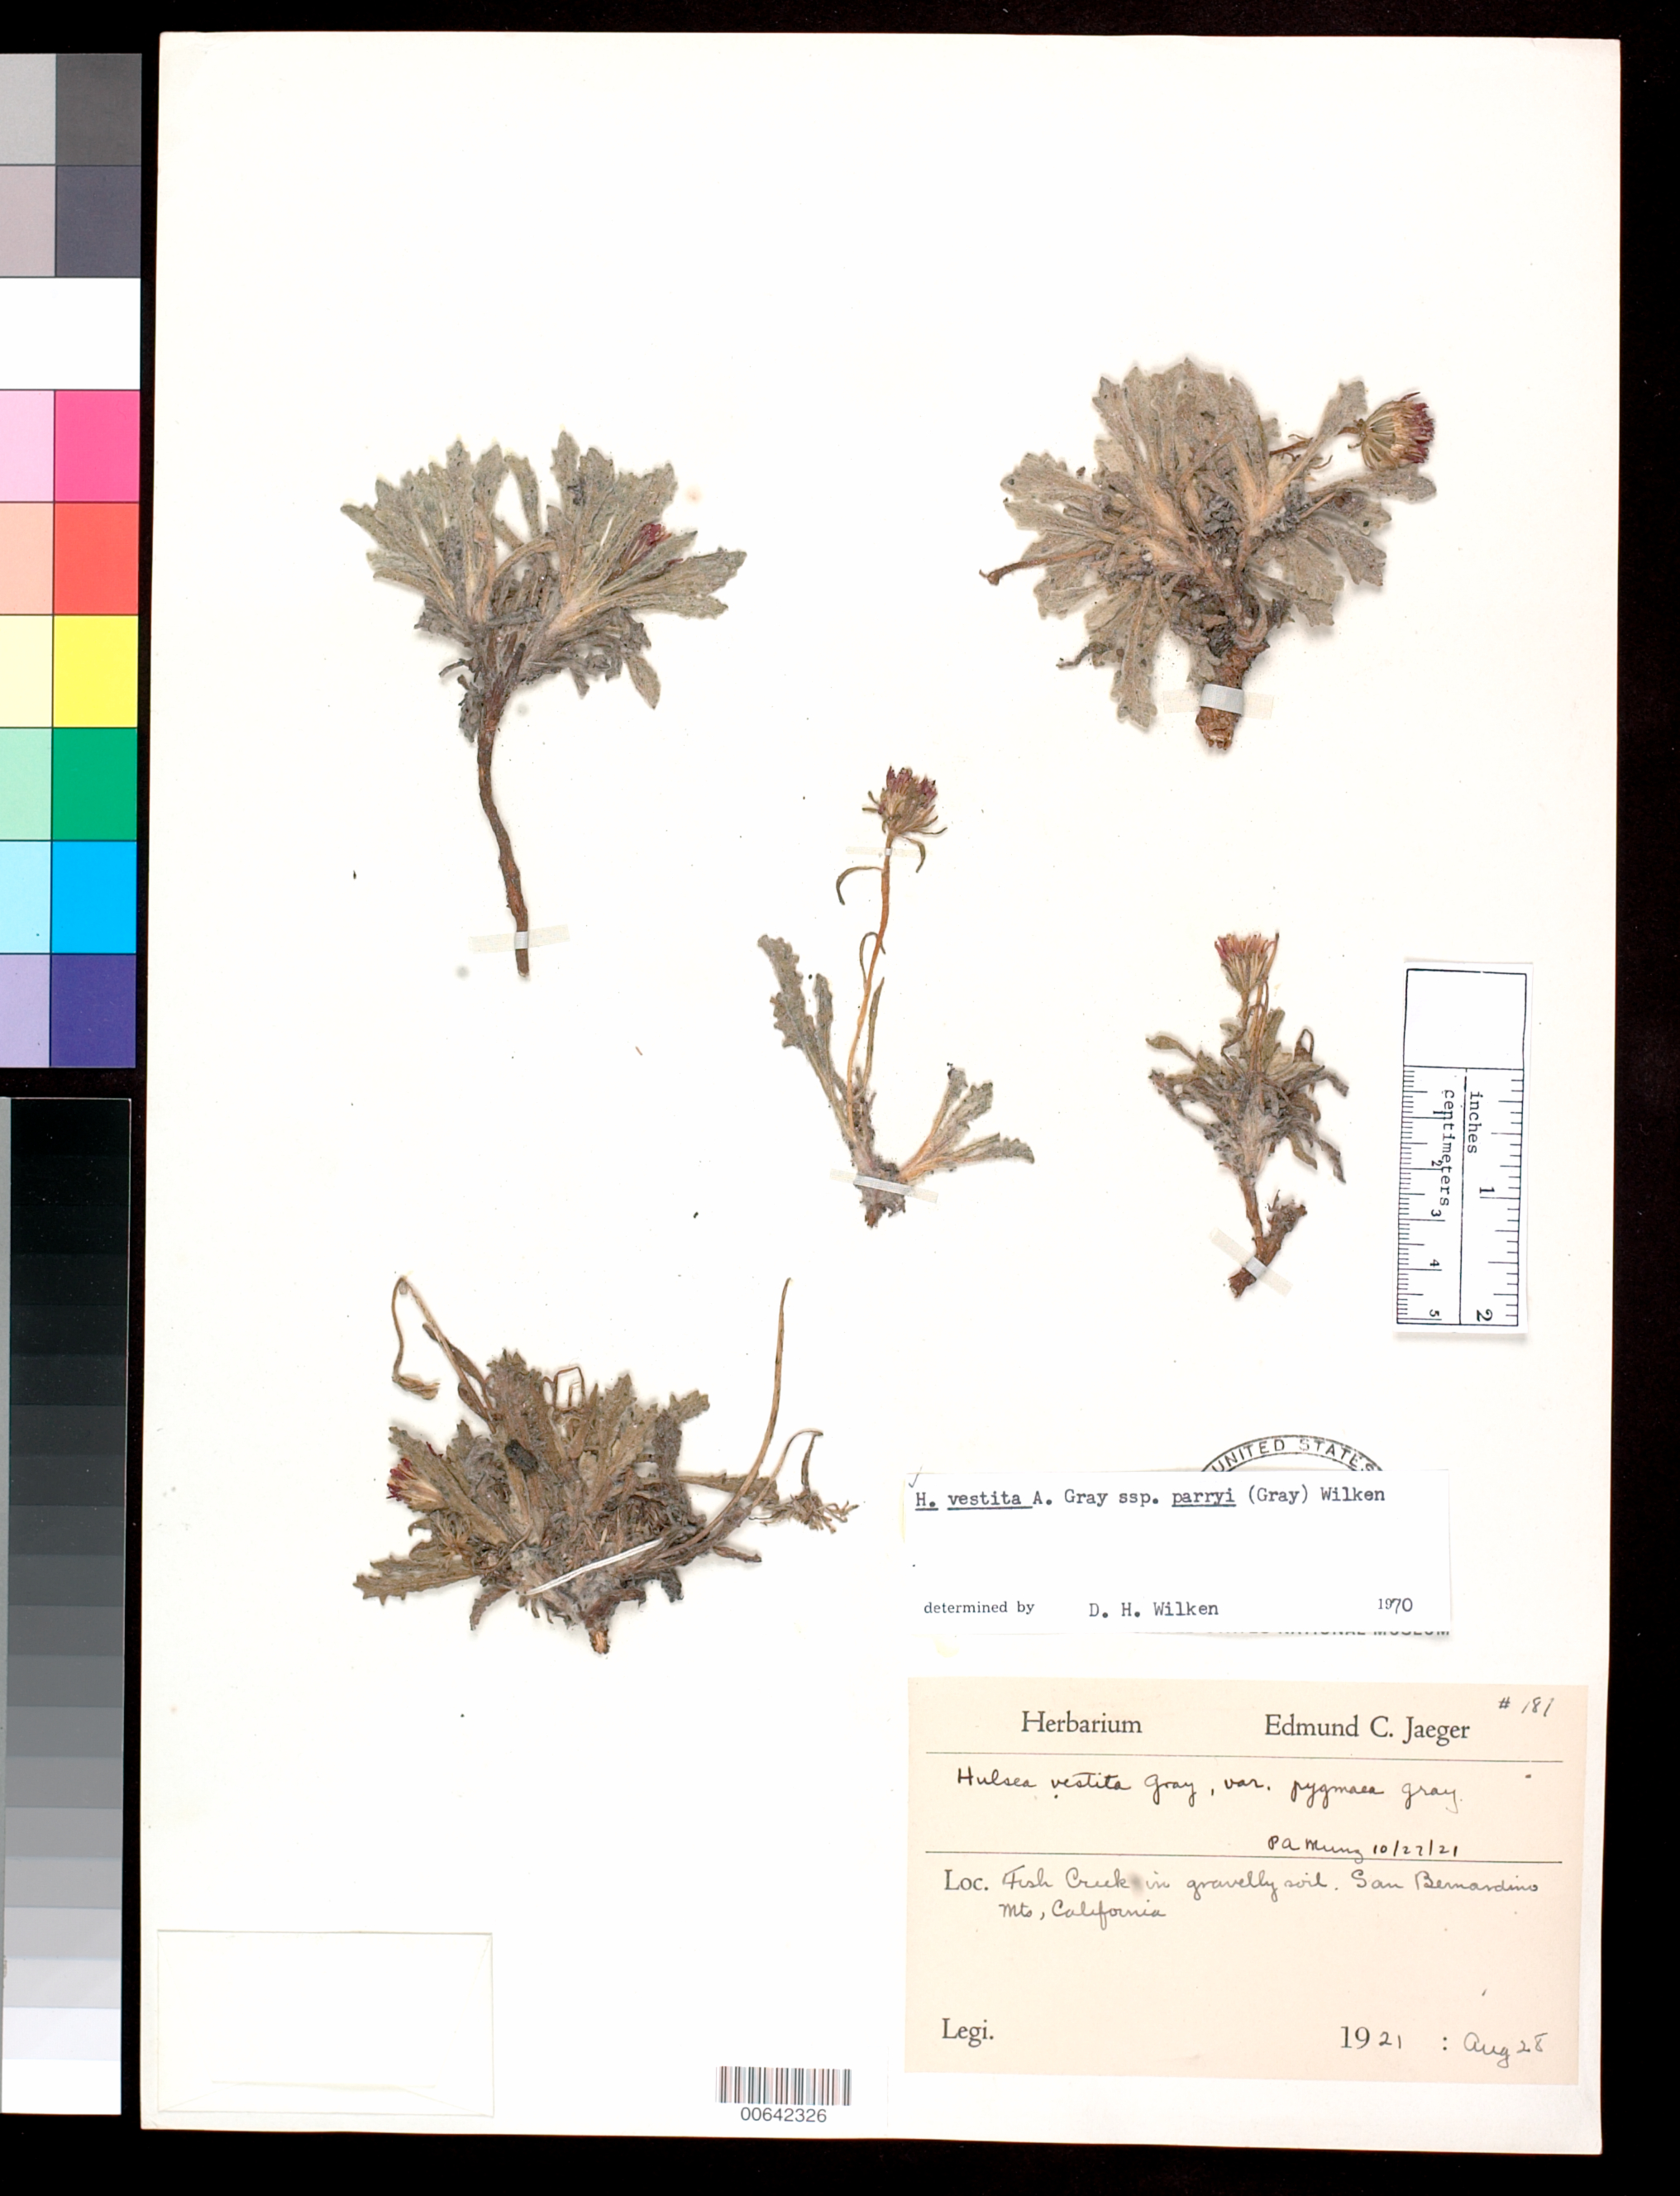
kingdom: Plantae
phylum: Tracheophyta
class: Magnoliopsida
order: Asterales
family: Asteraceae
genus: Hulsea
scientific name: Hulsea vestita subsp. parryi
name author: A. Gray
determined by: Wilken, D. H.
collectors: E. Jaeger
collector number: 181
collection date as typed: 28 Aug 1921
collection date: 1921-08-28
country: United States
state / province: California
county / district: San Bernardino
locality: Fish Creek, San Bernardino Mts.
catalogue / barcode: US 1223815